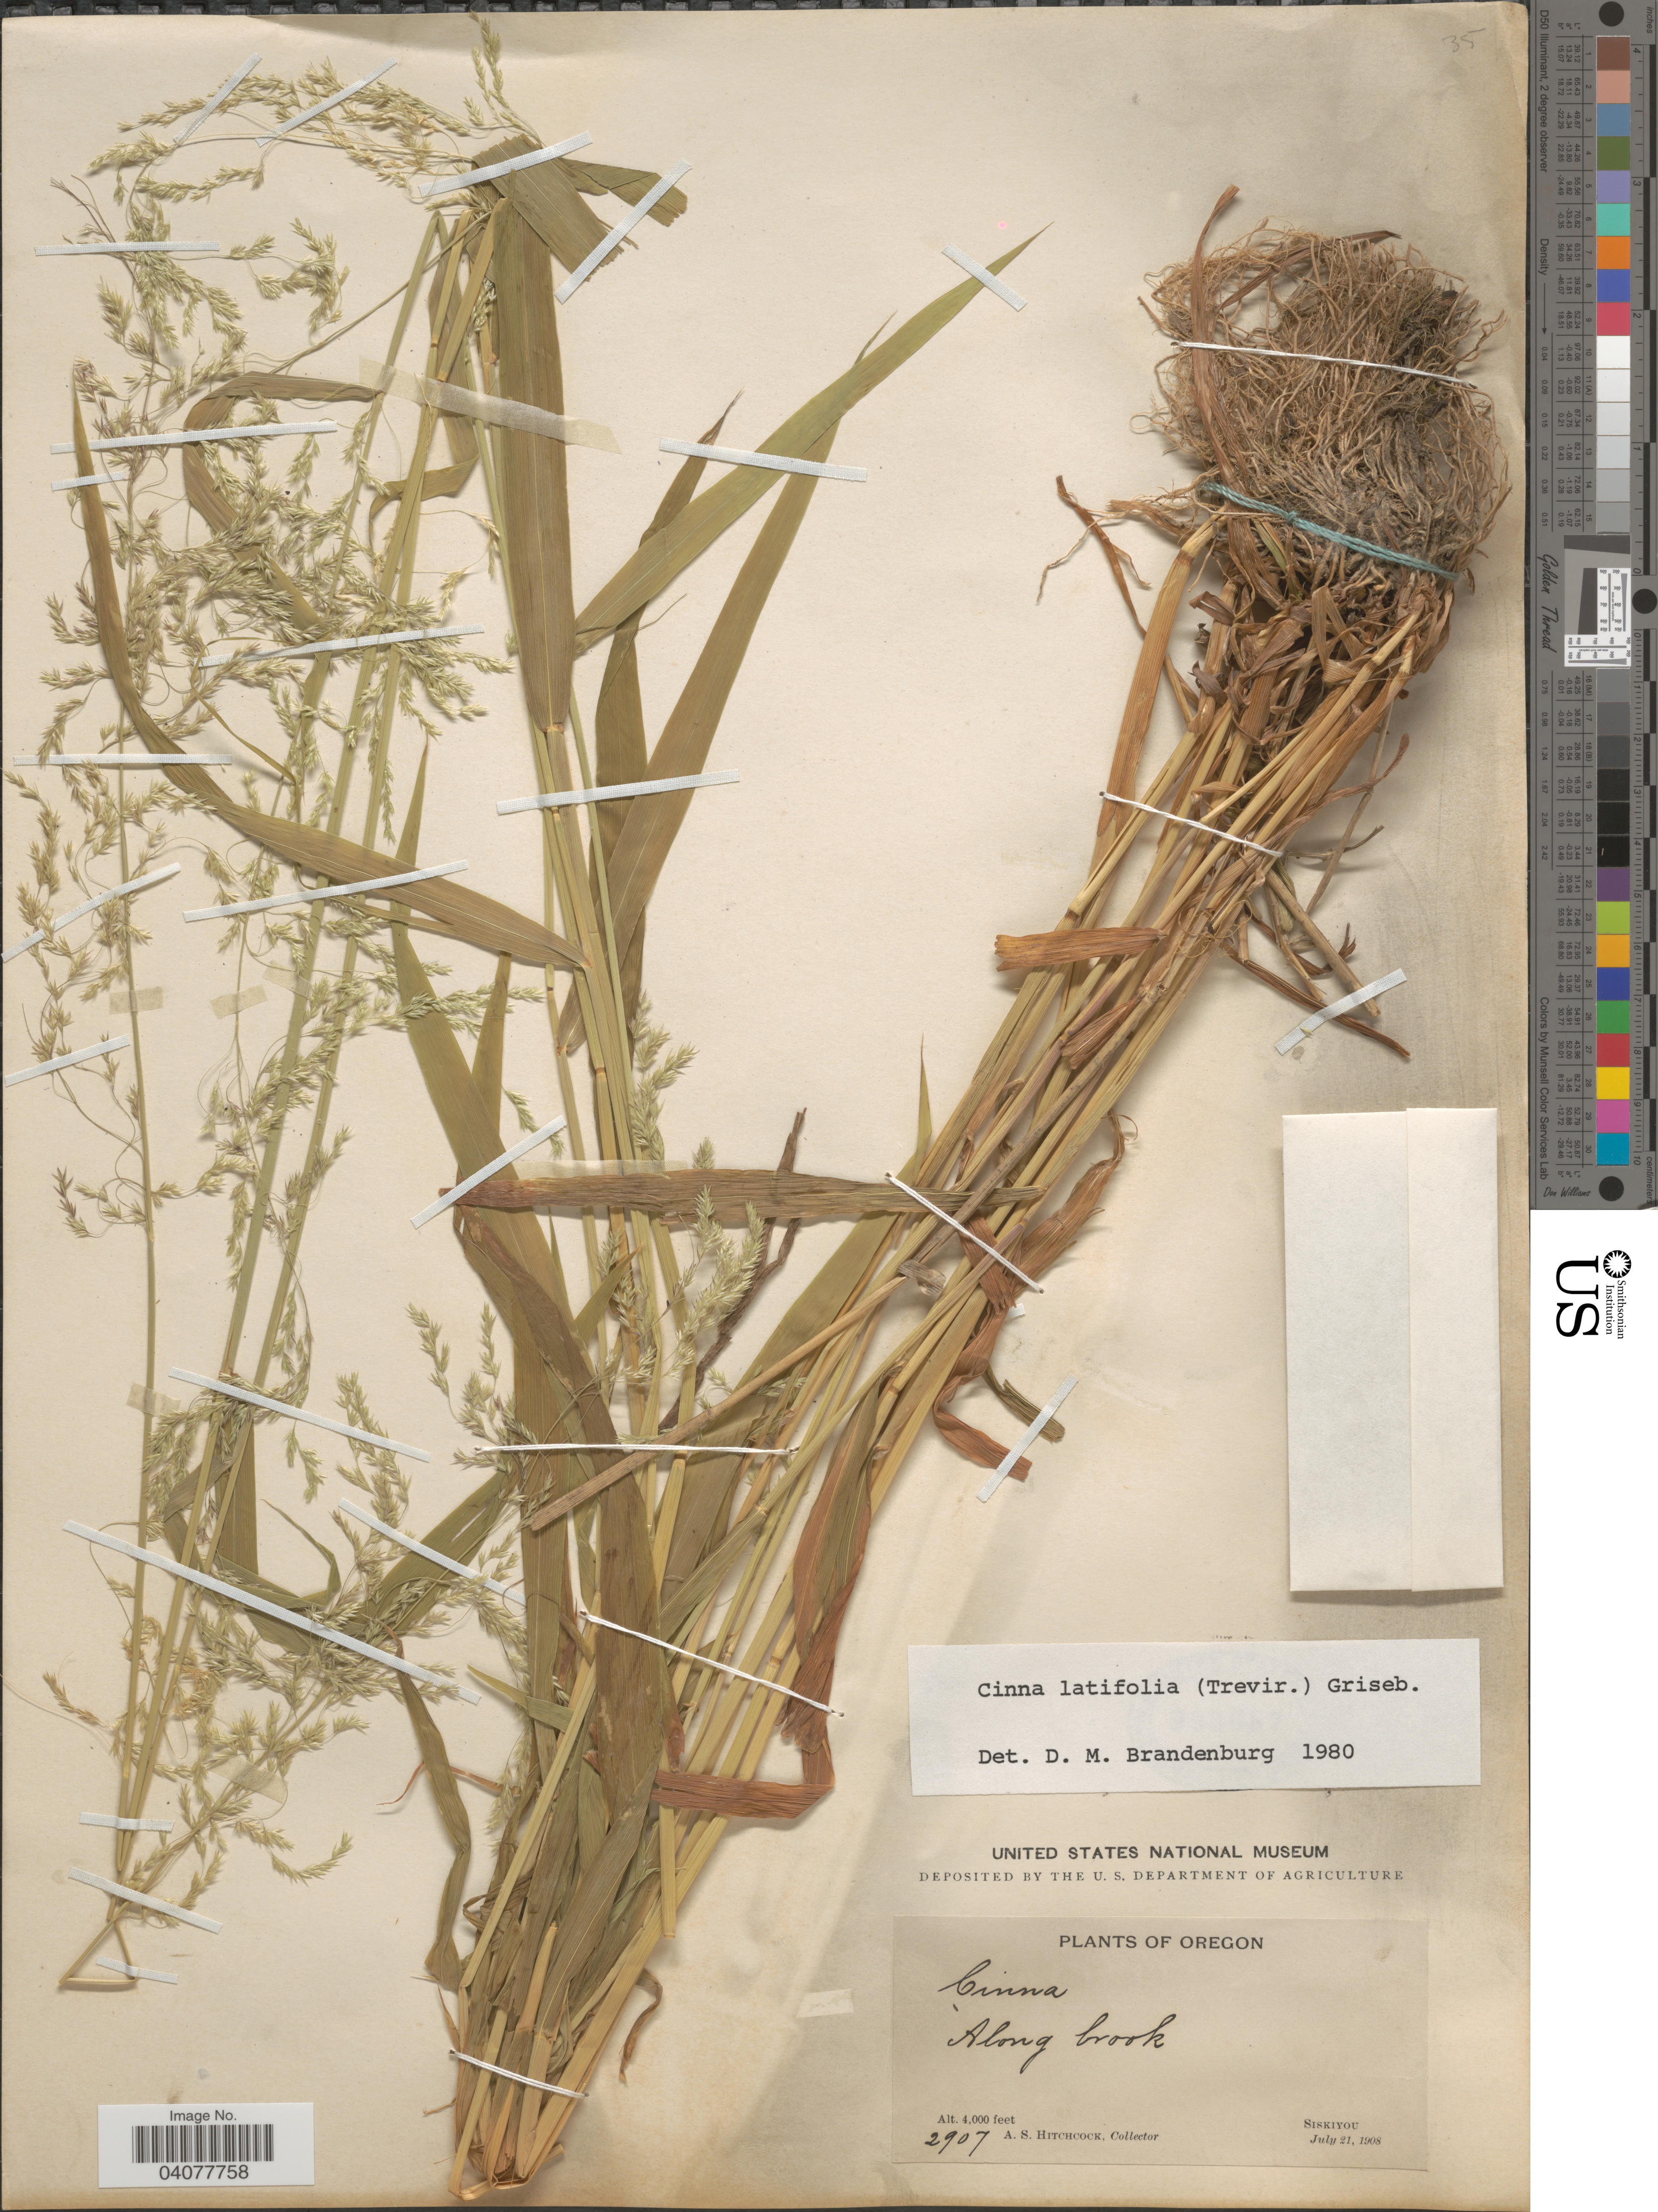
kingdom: Plantae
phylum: Tracheophyta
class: Liliopsida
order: Poales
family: Poaceae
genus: Cinna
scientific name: Cinna latifolia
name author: (Trevir. ex Goeppert) Griseb.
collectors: A. S. Hitchcock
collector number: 2907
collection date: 1908-07-21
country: United States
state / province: Oregon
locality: Along brook. Siskiyou.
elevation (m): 1219